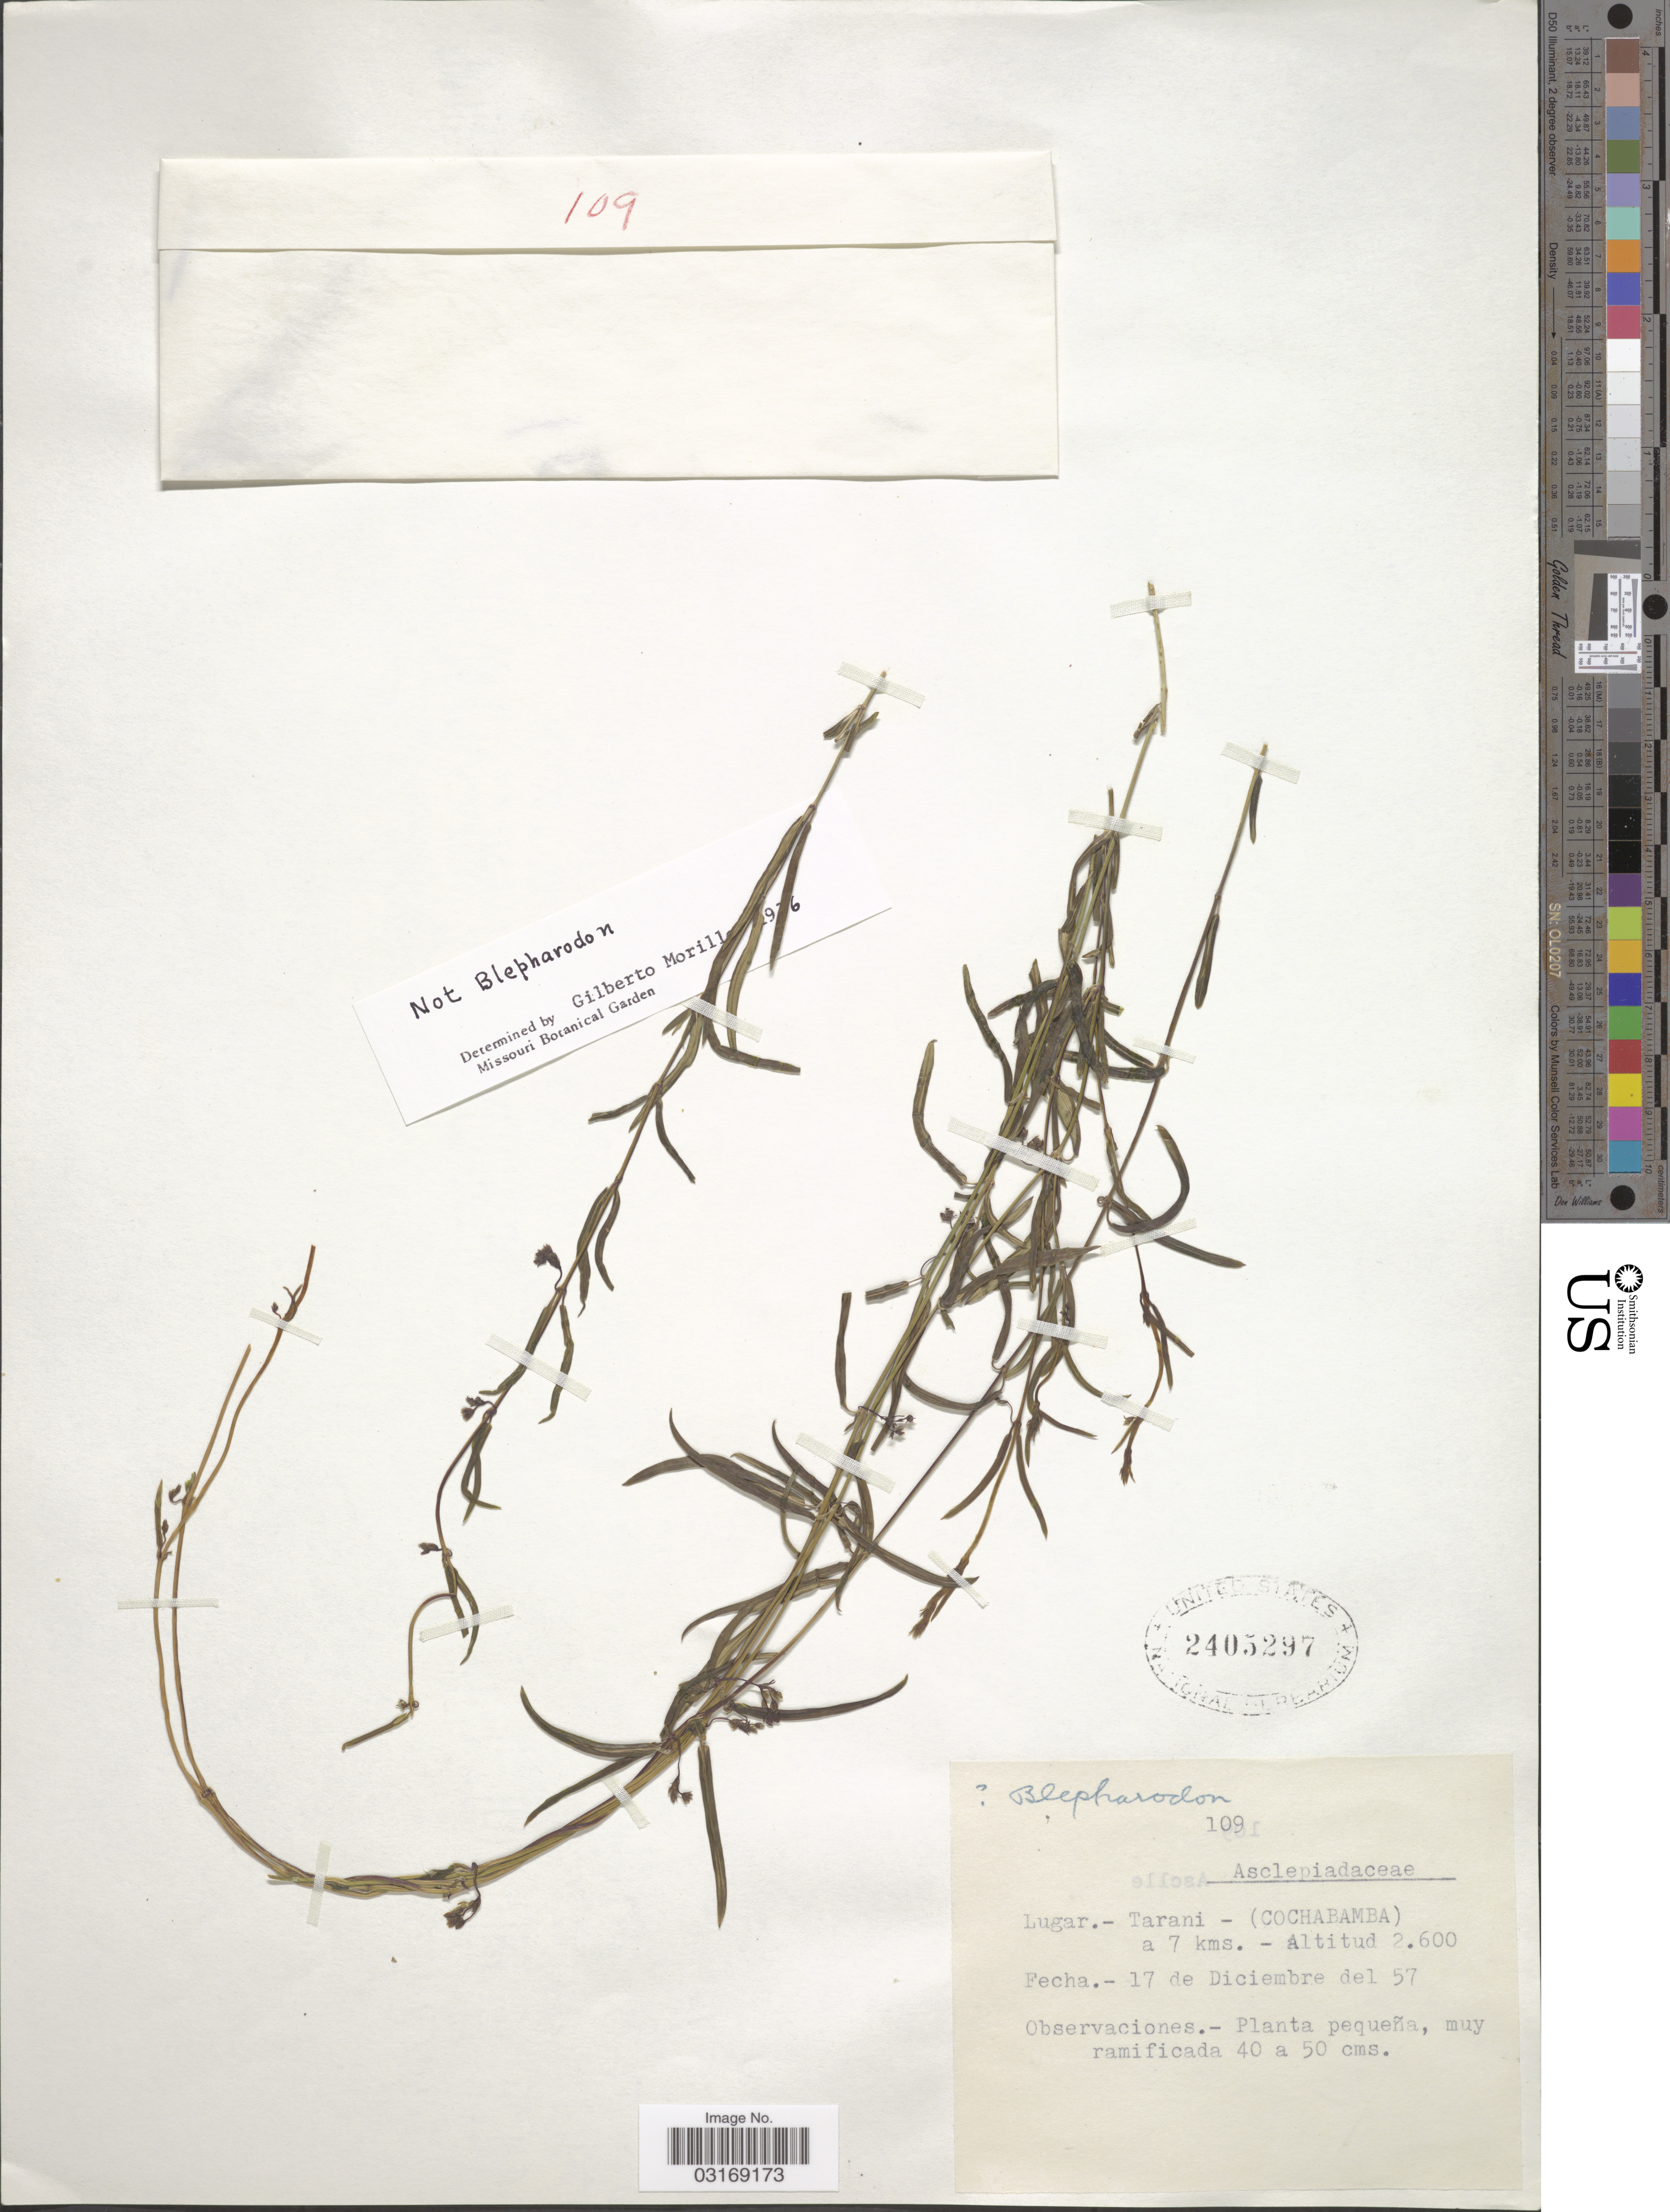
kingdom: Plantae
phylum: Tracheophyta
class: Magnoliopsida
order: Gentianales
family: Apocynaceae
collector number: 109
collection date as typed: Transcribed d/m/y: 17/12/57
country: Bolivia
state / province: Cochabamba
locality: Tarani- a 7 Kms.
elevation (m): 2600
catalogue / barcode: US 2405297